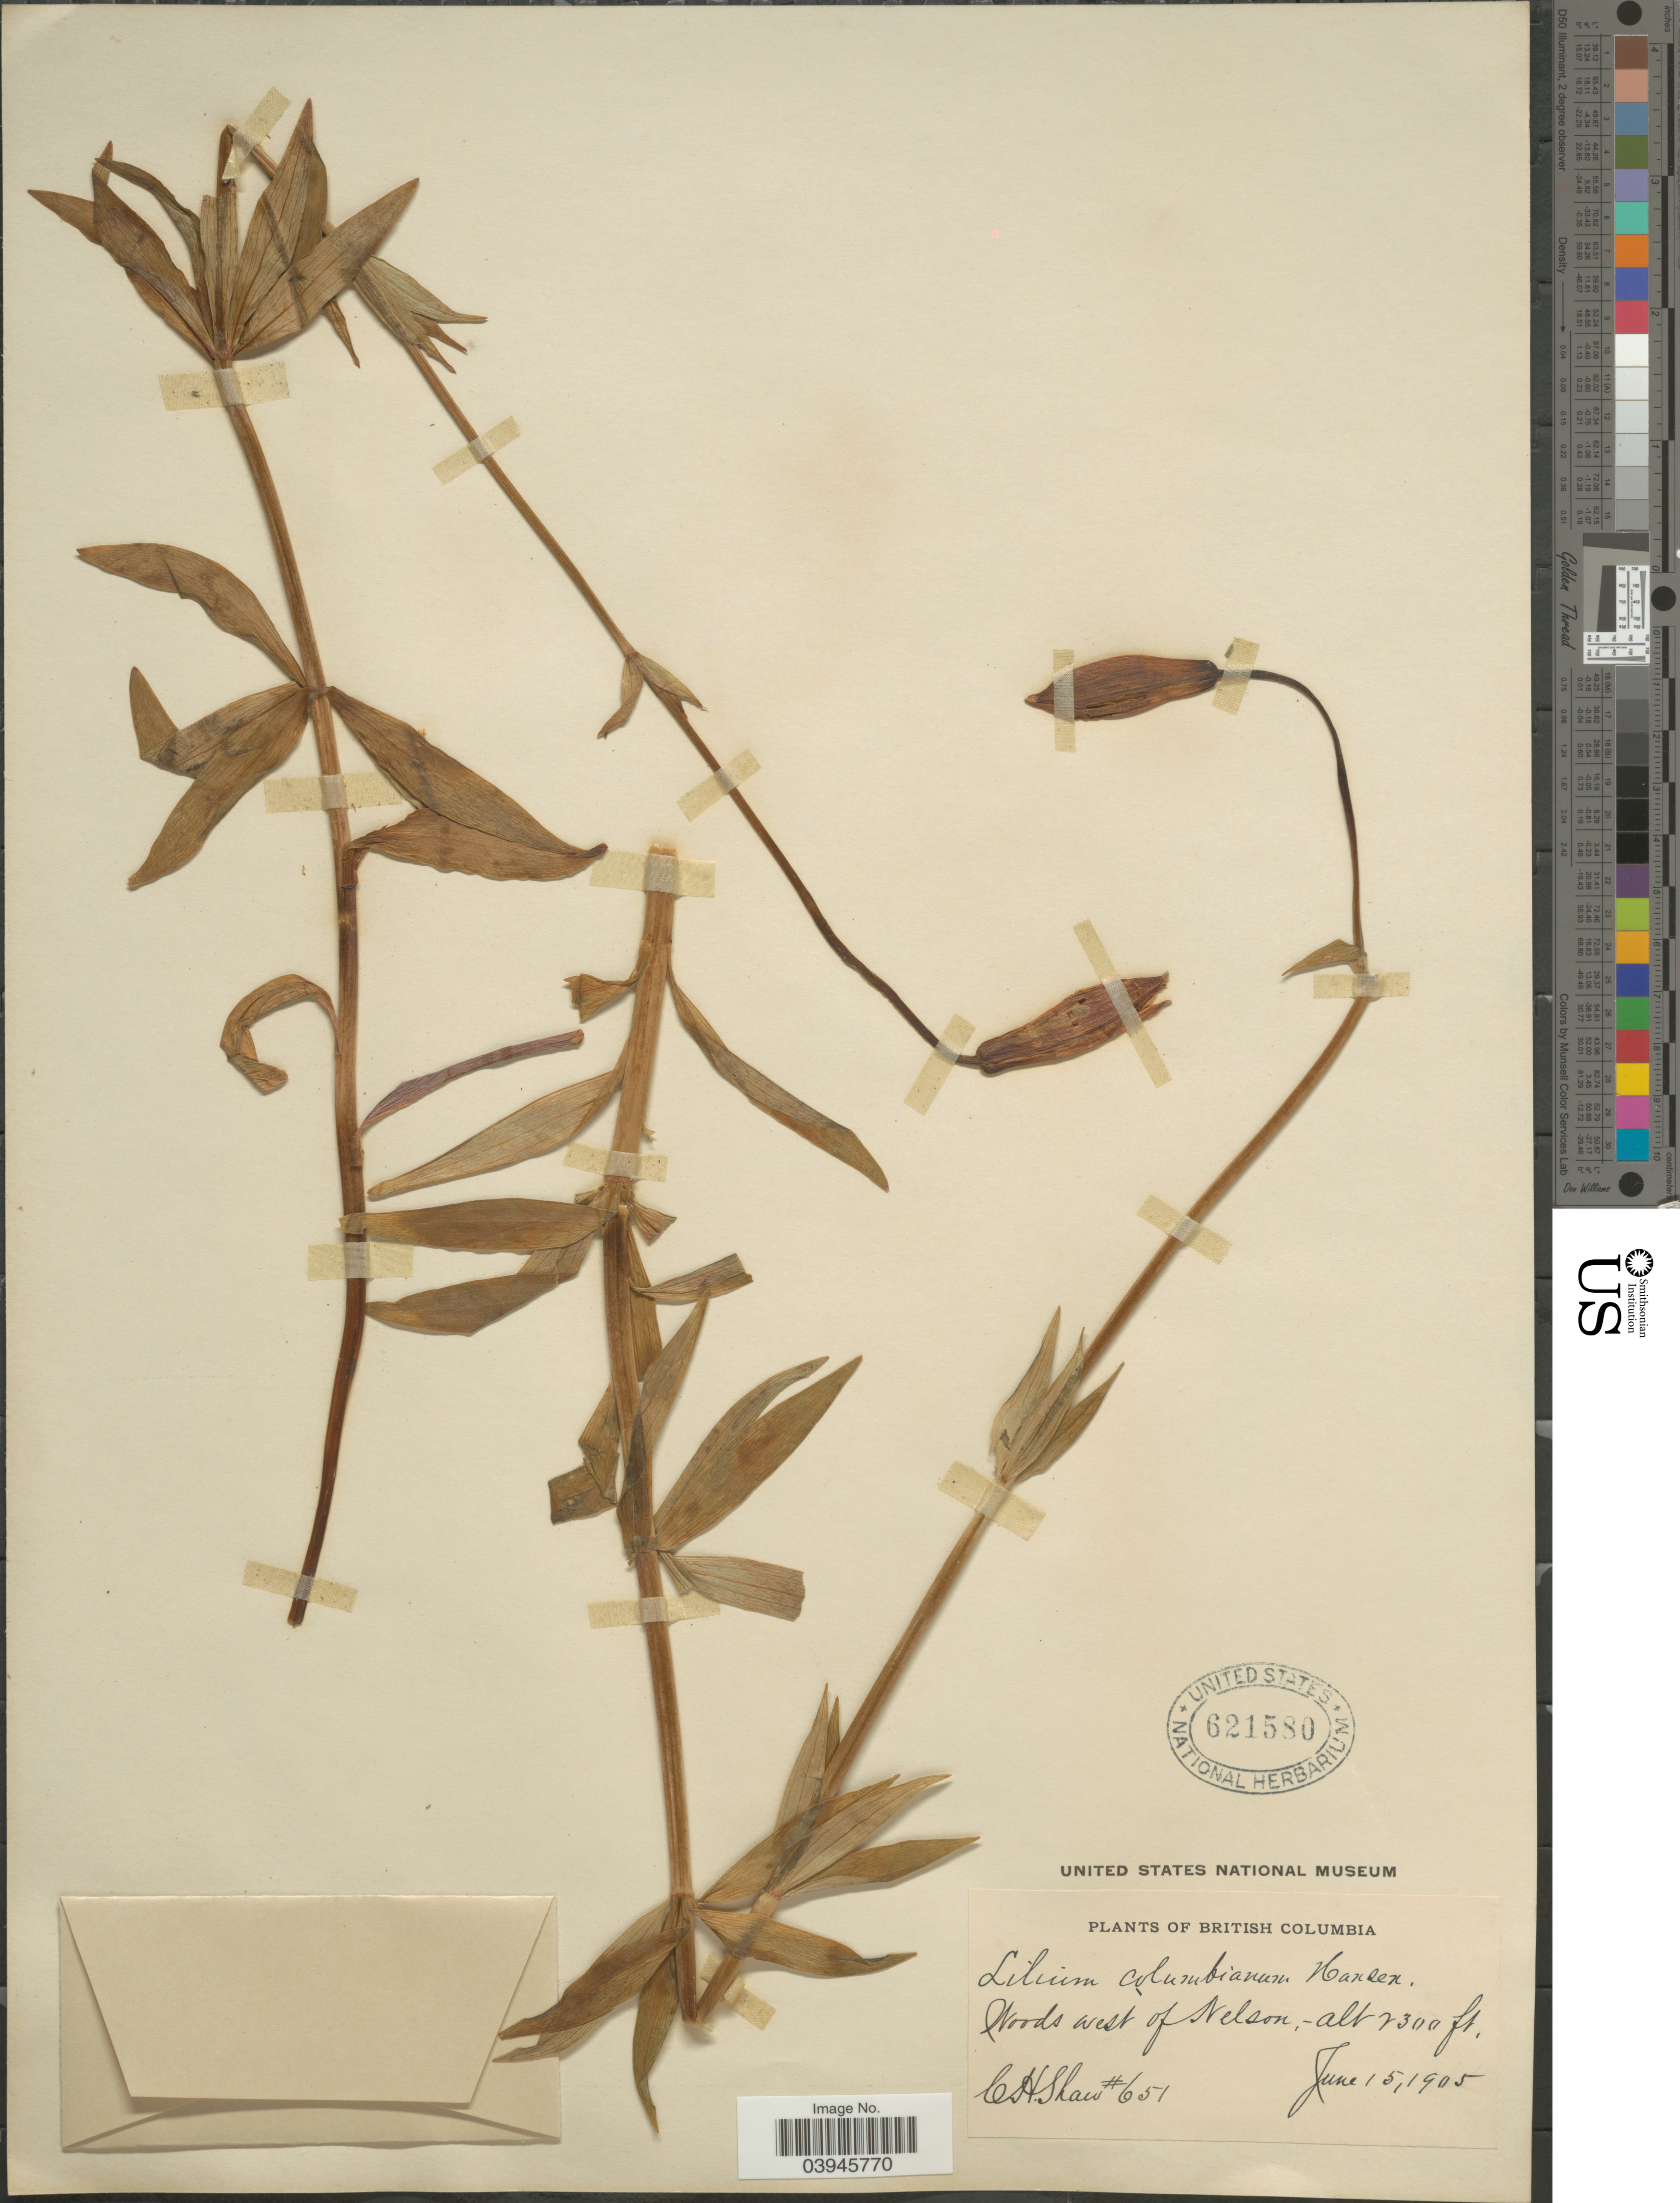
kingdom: Plantae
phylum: Tracheophyta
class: Liliopsida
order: Liliales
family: Liliaceae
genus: Lilium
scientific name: Lilium columbianum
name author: Leichtlin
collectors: C. H. Shaw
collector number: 651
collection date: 1905-06-15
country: Canada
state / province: British Columbia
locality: Woods west of Nelson.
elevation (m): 701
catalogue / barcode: US 621580